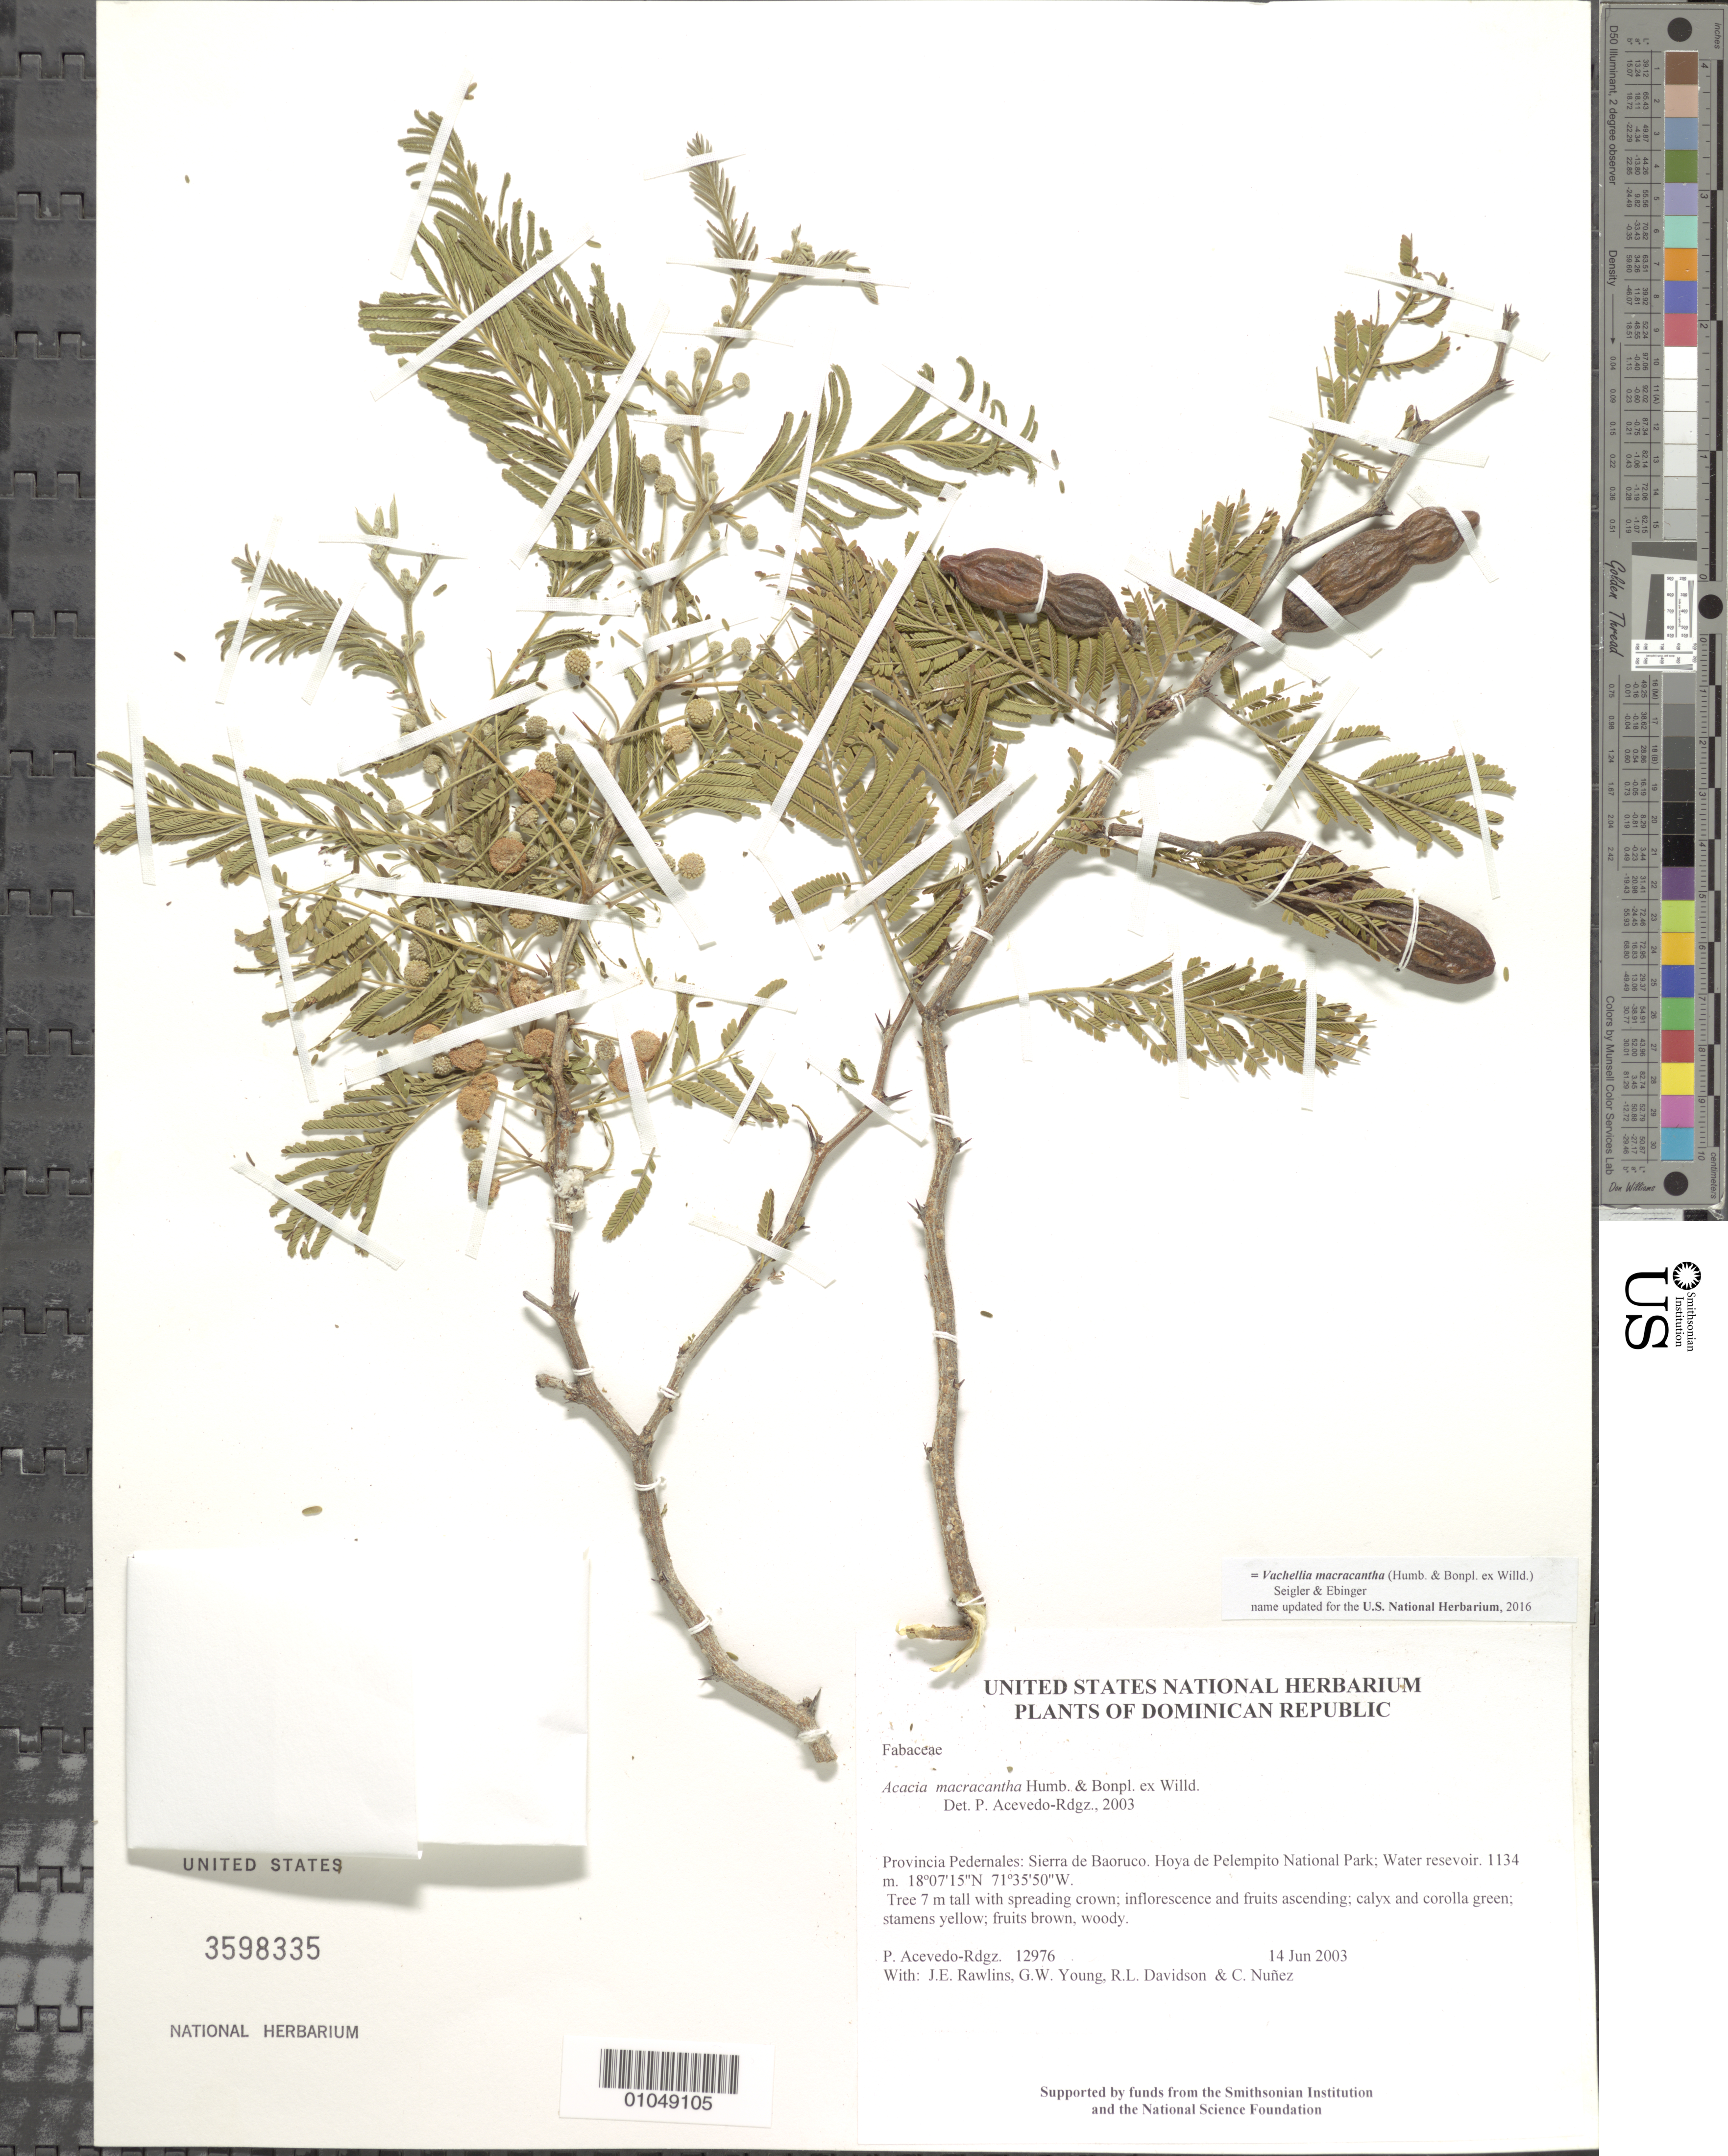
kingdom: Plantae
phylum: Tracheophyta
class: Magnoliopsida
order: Fabales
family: Fabaceae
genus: Vachellia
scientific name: Vachellia macracantha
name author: (Humb. & Bonpl. ex Willd.) Seigler & Ebinger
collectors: P. Acevedo-Rodr., J. Rawlins, G. Young, R. Davidson & C. Nunez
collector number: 12976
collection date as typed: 14 Jun 2003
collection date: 2003-06-14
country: Dominican Republic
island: Hispaniola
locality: Provincia Pedernales: Sierra de Baoruco. Hoya de Pelempito National Park; Water reservoir.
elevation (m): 1134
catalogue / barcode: US 3598335